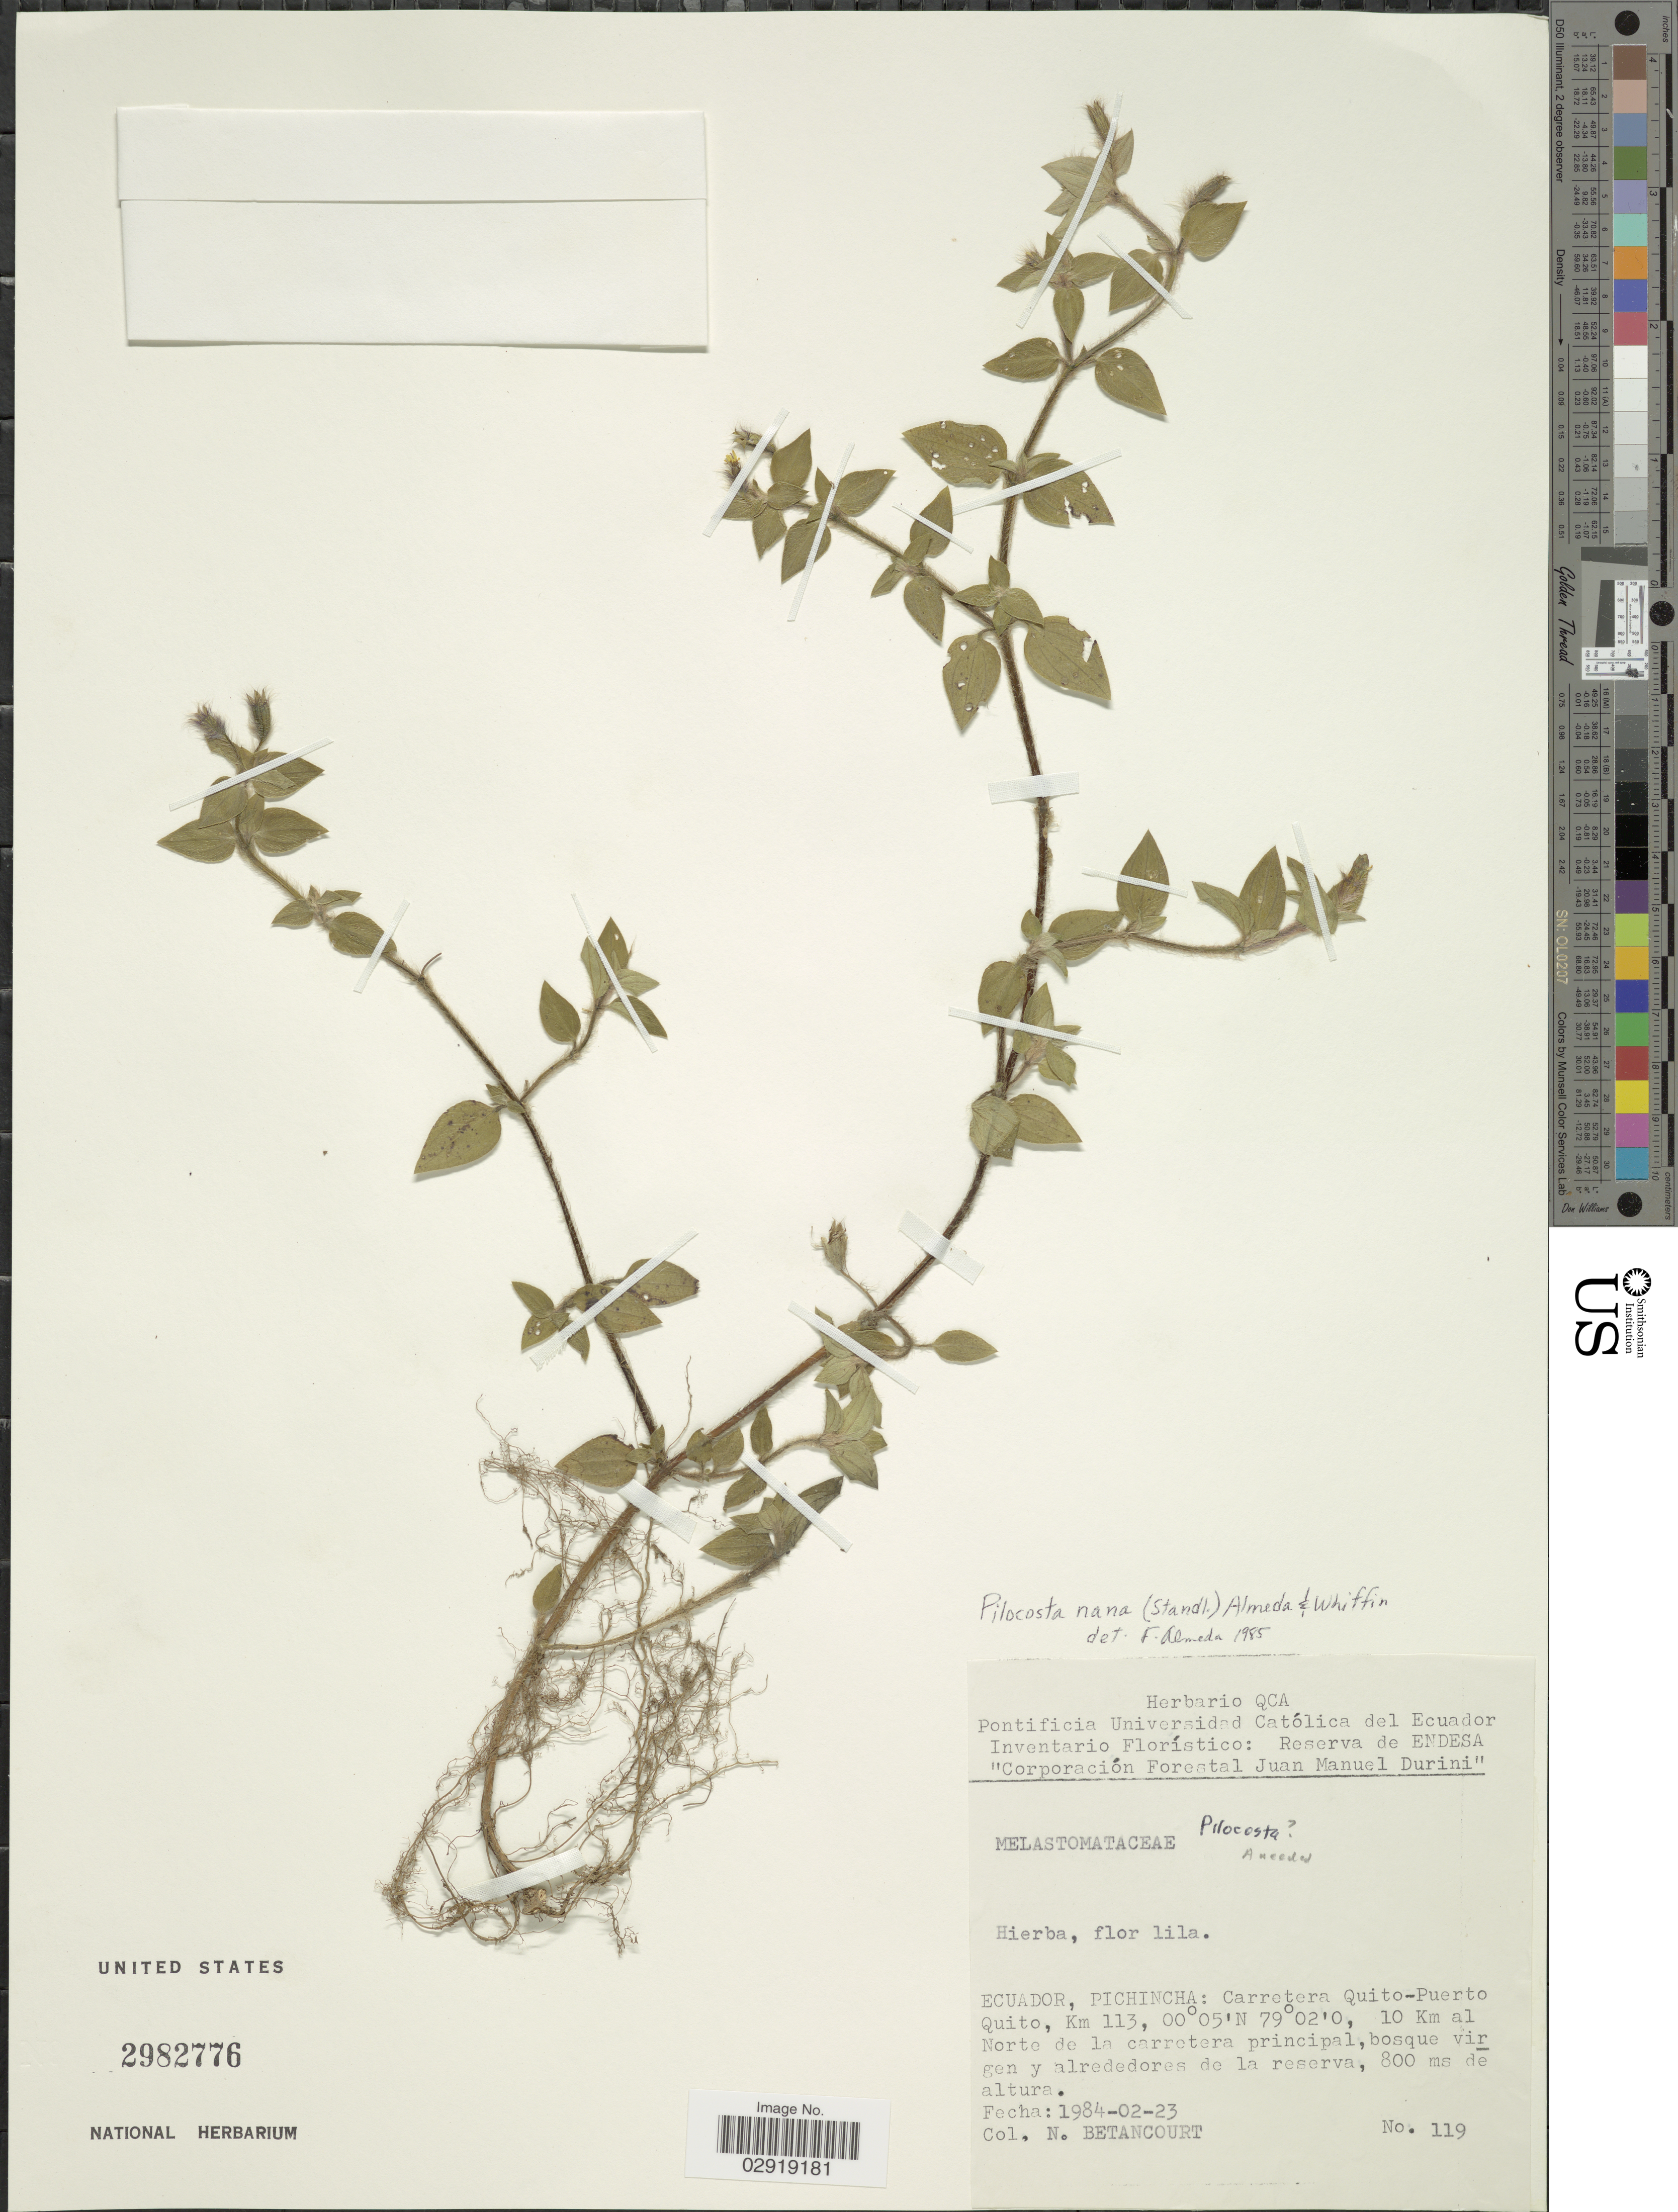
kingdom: Plantae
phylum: Tracheophyta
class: Magnoliopsida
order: Myrtales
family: Melastomataceae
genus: Pilocosta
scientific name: Pilocosta nana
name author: (Standl.) Almeda &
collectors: N. Betancourt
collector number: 119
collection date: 1984-02-23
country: Ecuador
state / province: Pichincha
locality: Carretera Quito-Puerto Quito, Km 113, 10 Km al Norte de la carretera principal.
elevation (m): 800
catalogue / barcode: US 2982776